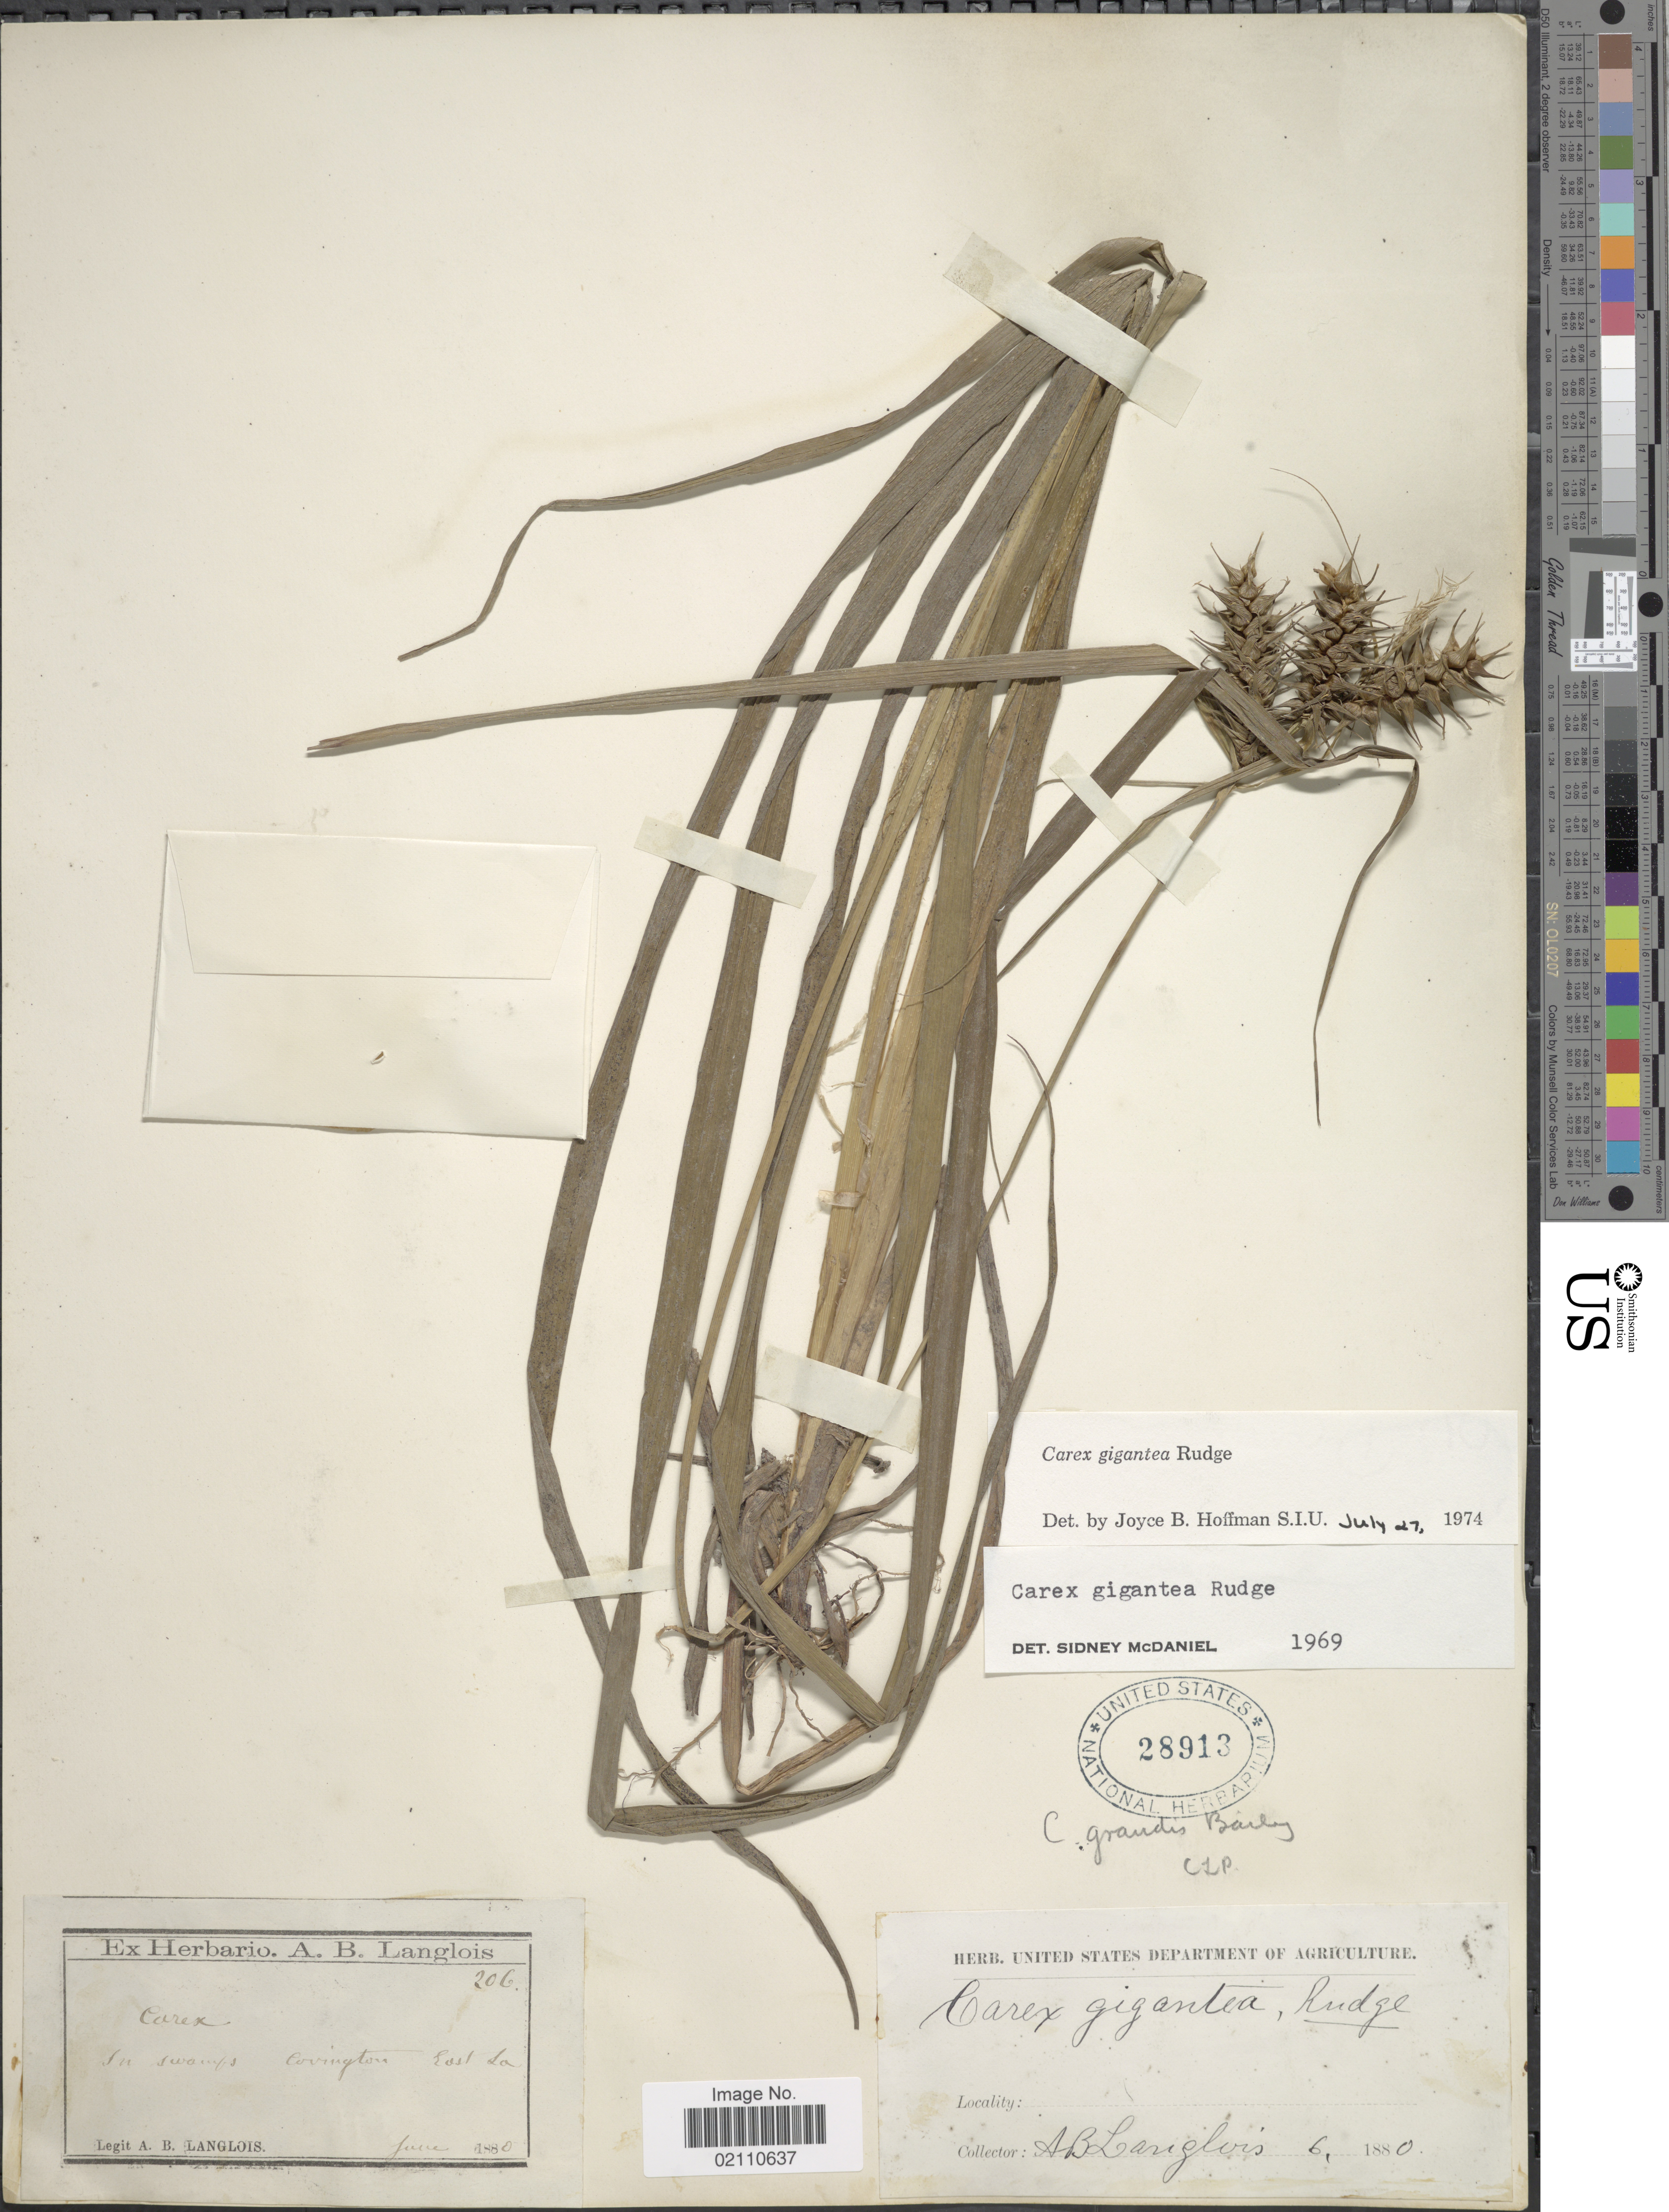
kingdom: Plantae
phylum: Tracheophyta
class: Liliopsida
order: Poales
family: Cyperaceae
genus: Carex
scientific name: Carex gigantea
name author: Rudge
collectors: A. Langlois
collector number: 206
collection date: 1880-06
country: United States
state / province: Louisiana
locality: Covington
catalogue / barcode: US 28913